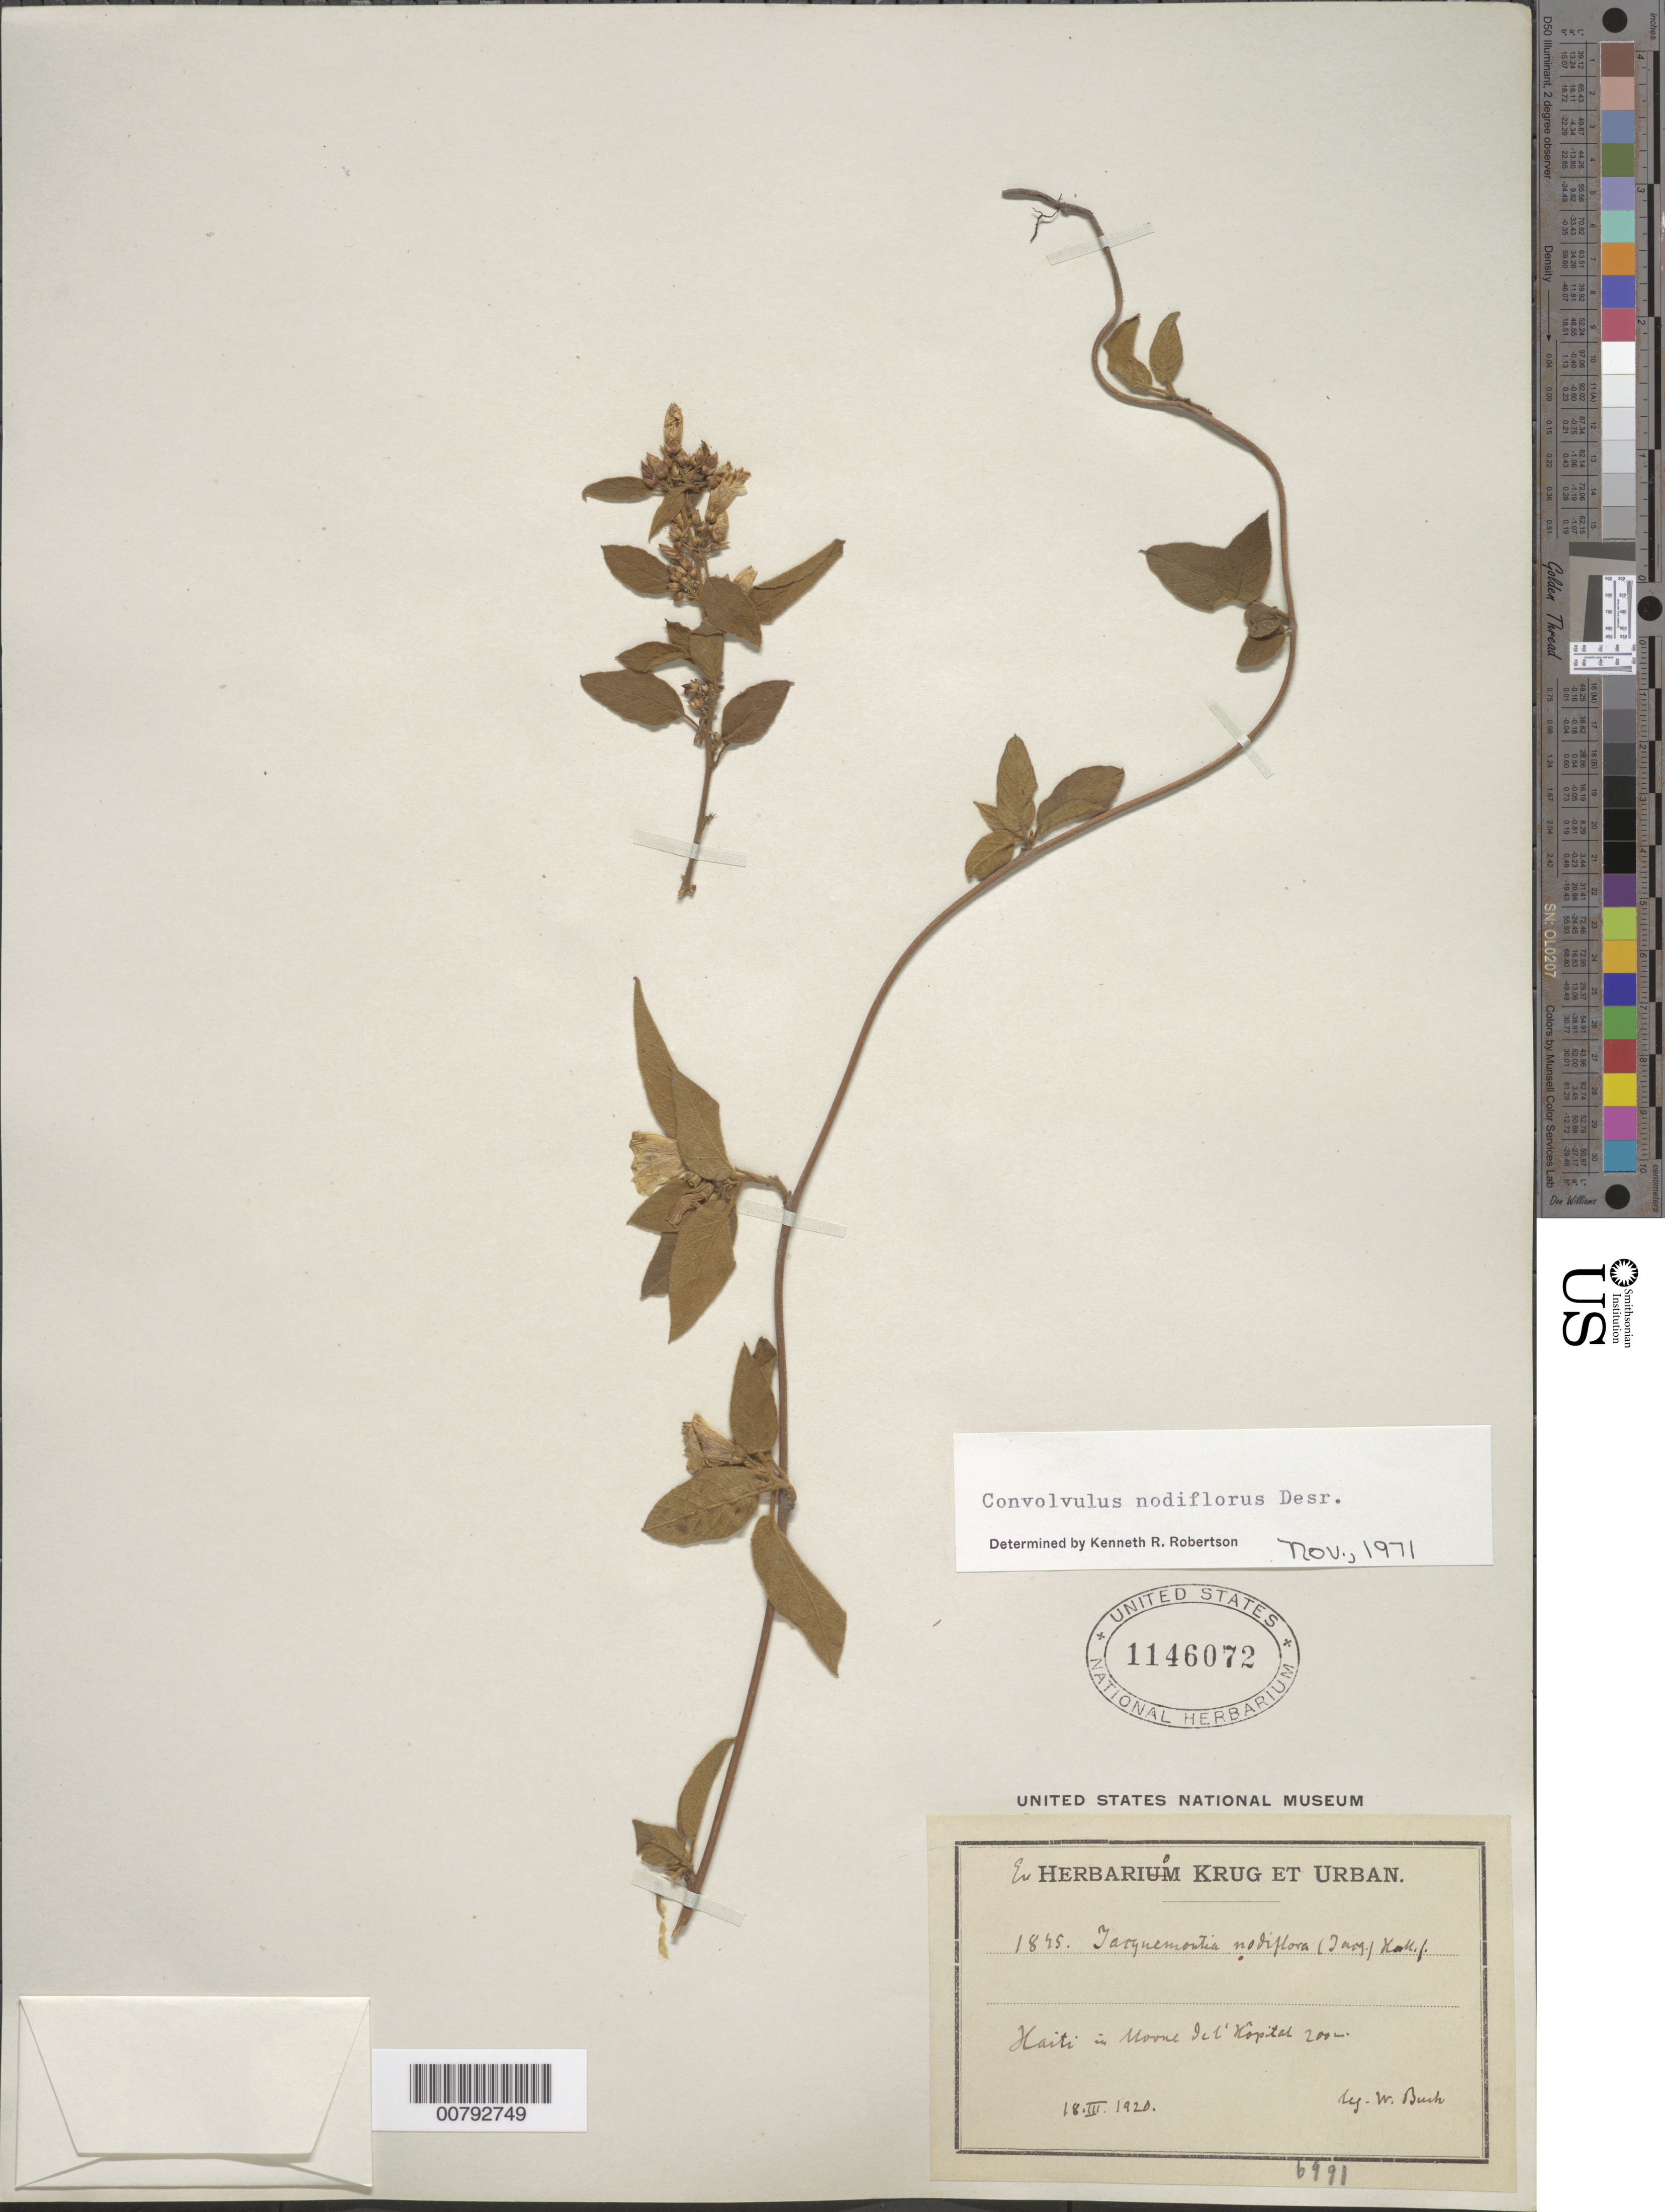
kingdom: Plantae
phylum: Tracheophyta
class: Magnoliopsida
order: Solanales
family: Convolvulaceae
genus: Convolvulus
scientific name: Convolvulus nodiflorus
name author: Desr.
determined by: Robertson, K. R.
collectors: W. Buch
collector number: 1875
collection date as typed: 18 Mar 1920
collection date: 1920-03-18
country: Haiti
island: Hispaniola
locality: In Morne L'Hôpital.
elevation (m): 200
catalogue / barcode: US 1146072